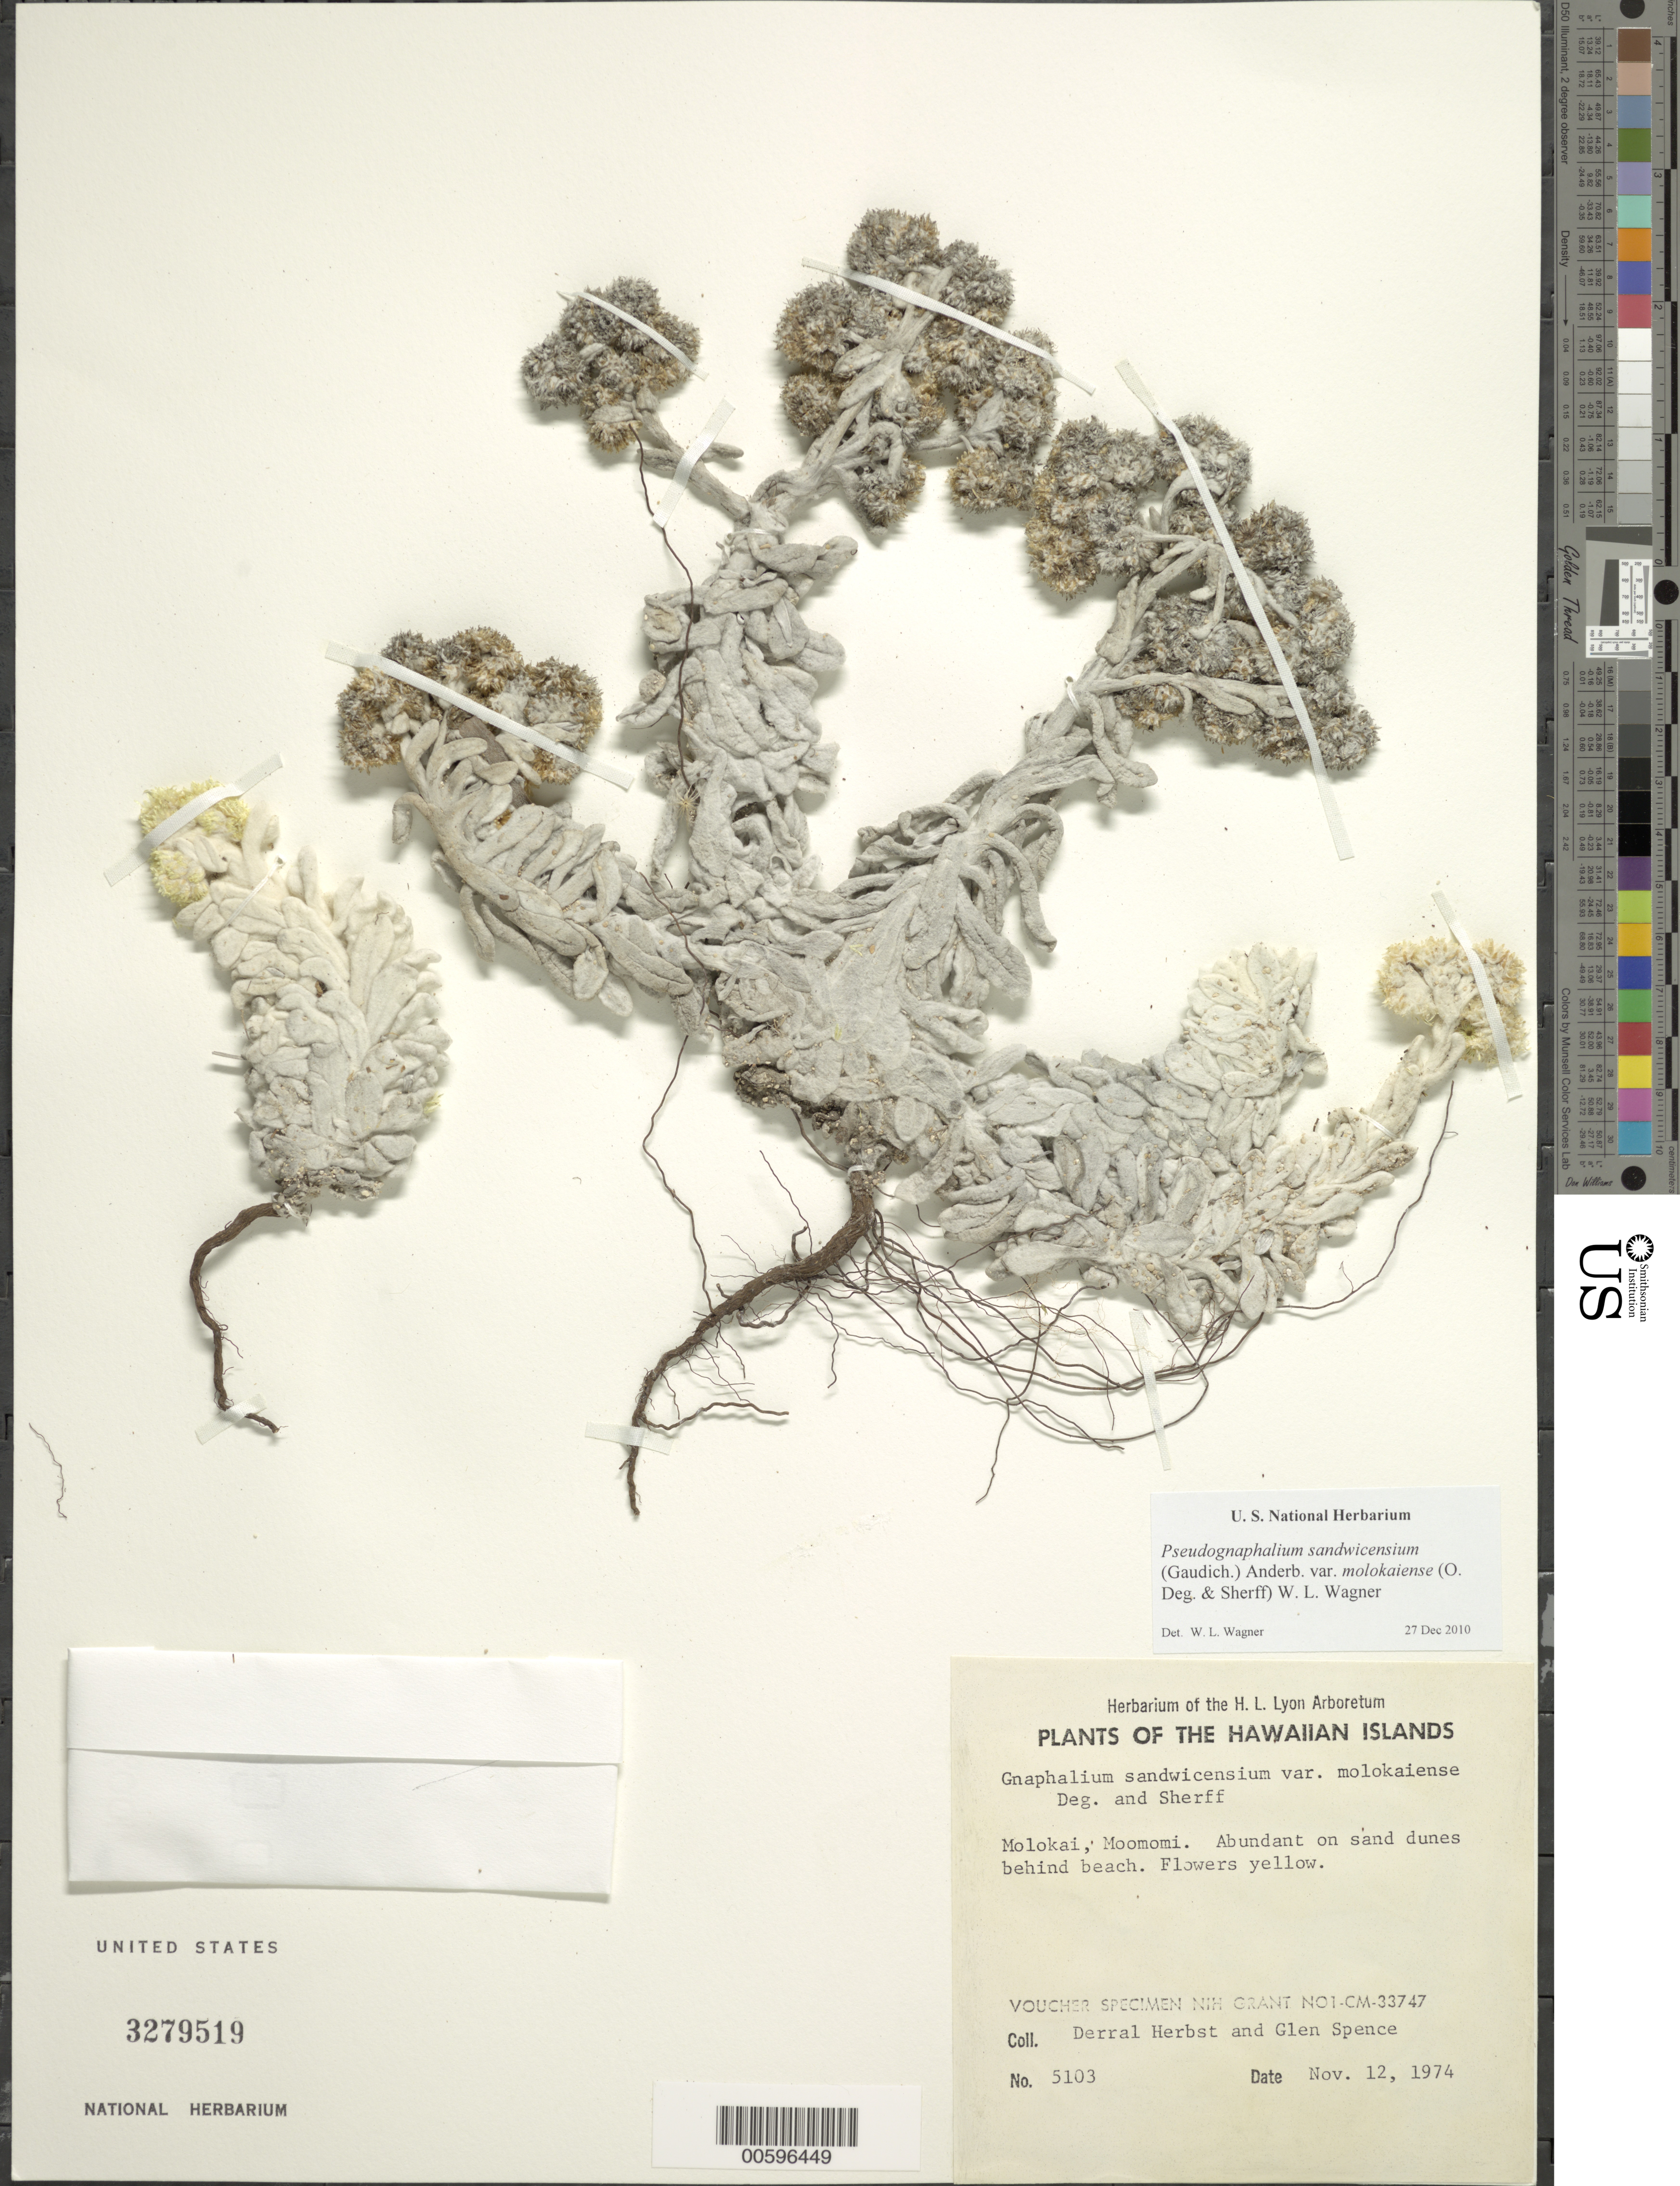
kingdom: Plantae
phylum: Tracheophyta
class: Magnoliopsida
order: Asterales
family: Asteraceae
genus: Pseudognaphalium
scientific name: Pseudognaphalium sandwicensium var. molokaiense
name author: (O. Deg. & Sherff) W.L. Wagner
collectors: D. R. Herbst & G. Spence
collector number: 5103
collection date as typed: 12 Nov 1974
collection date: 1974-11-12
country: United States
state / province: Hawaii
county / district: Maui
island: Moloka'i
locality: Moomomi.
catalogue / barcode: US 3279519